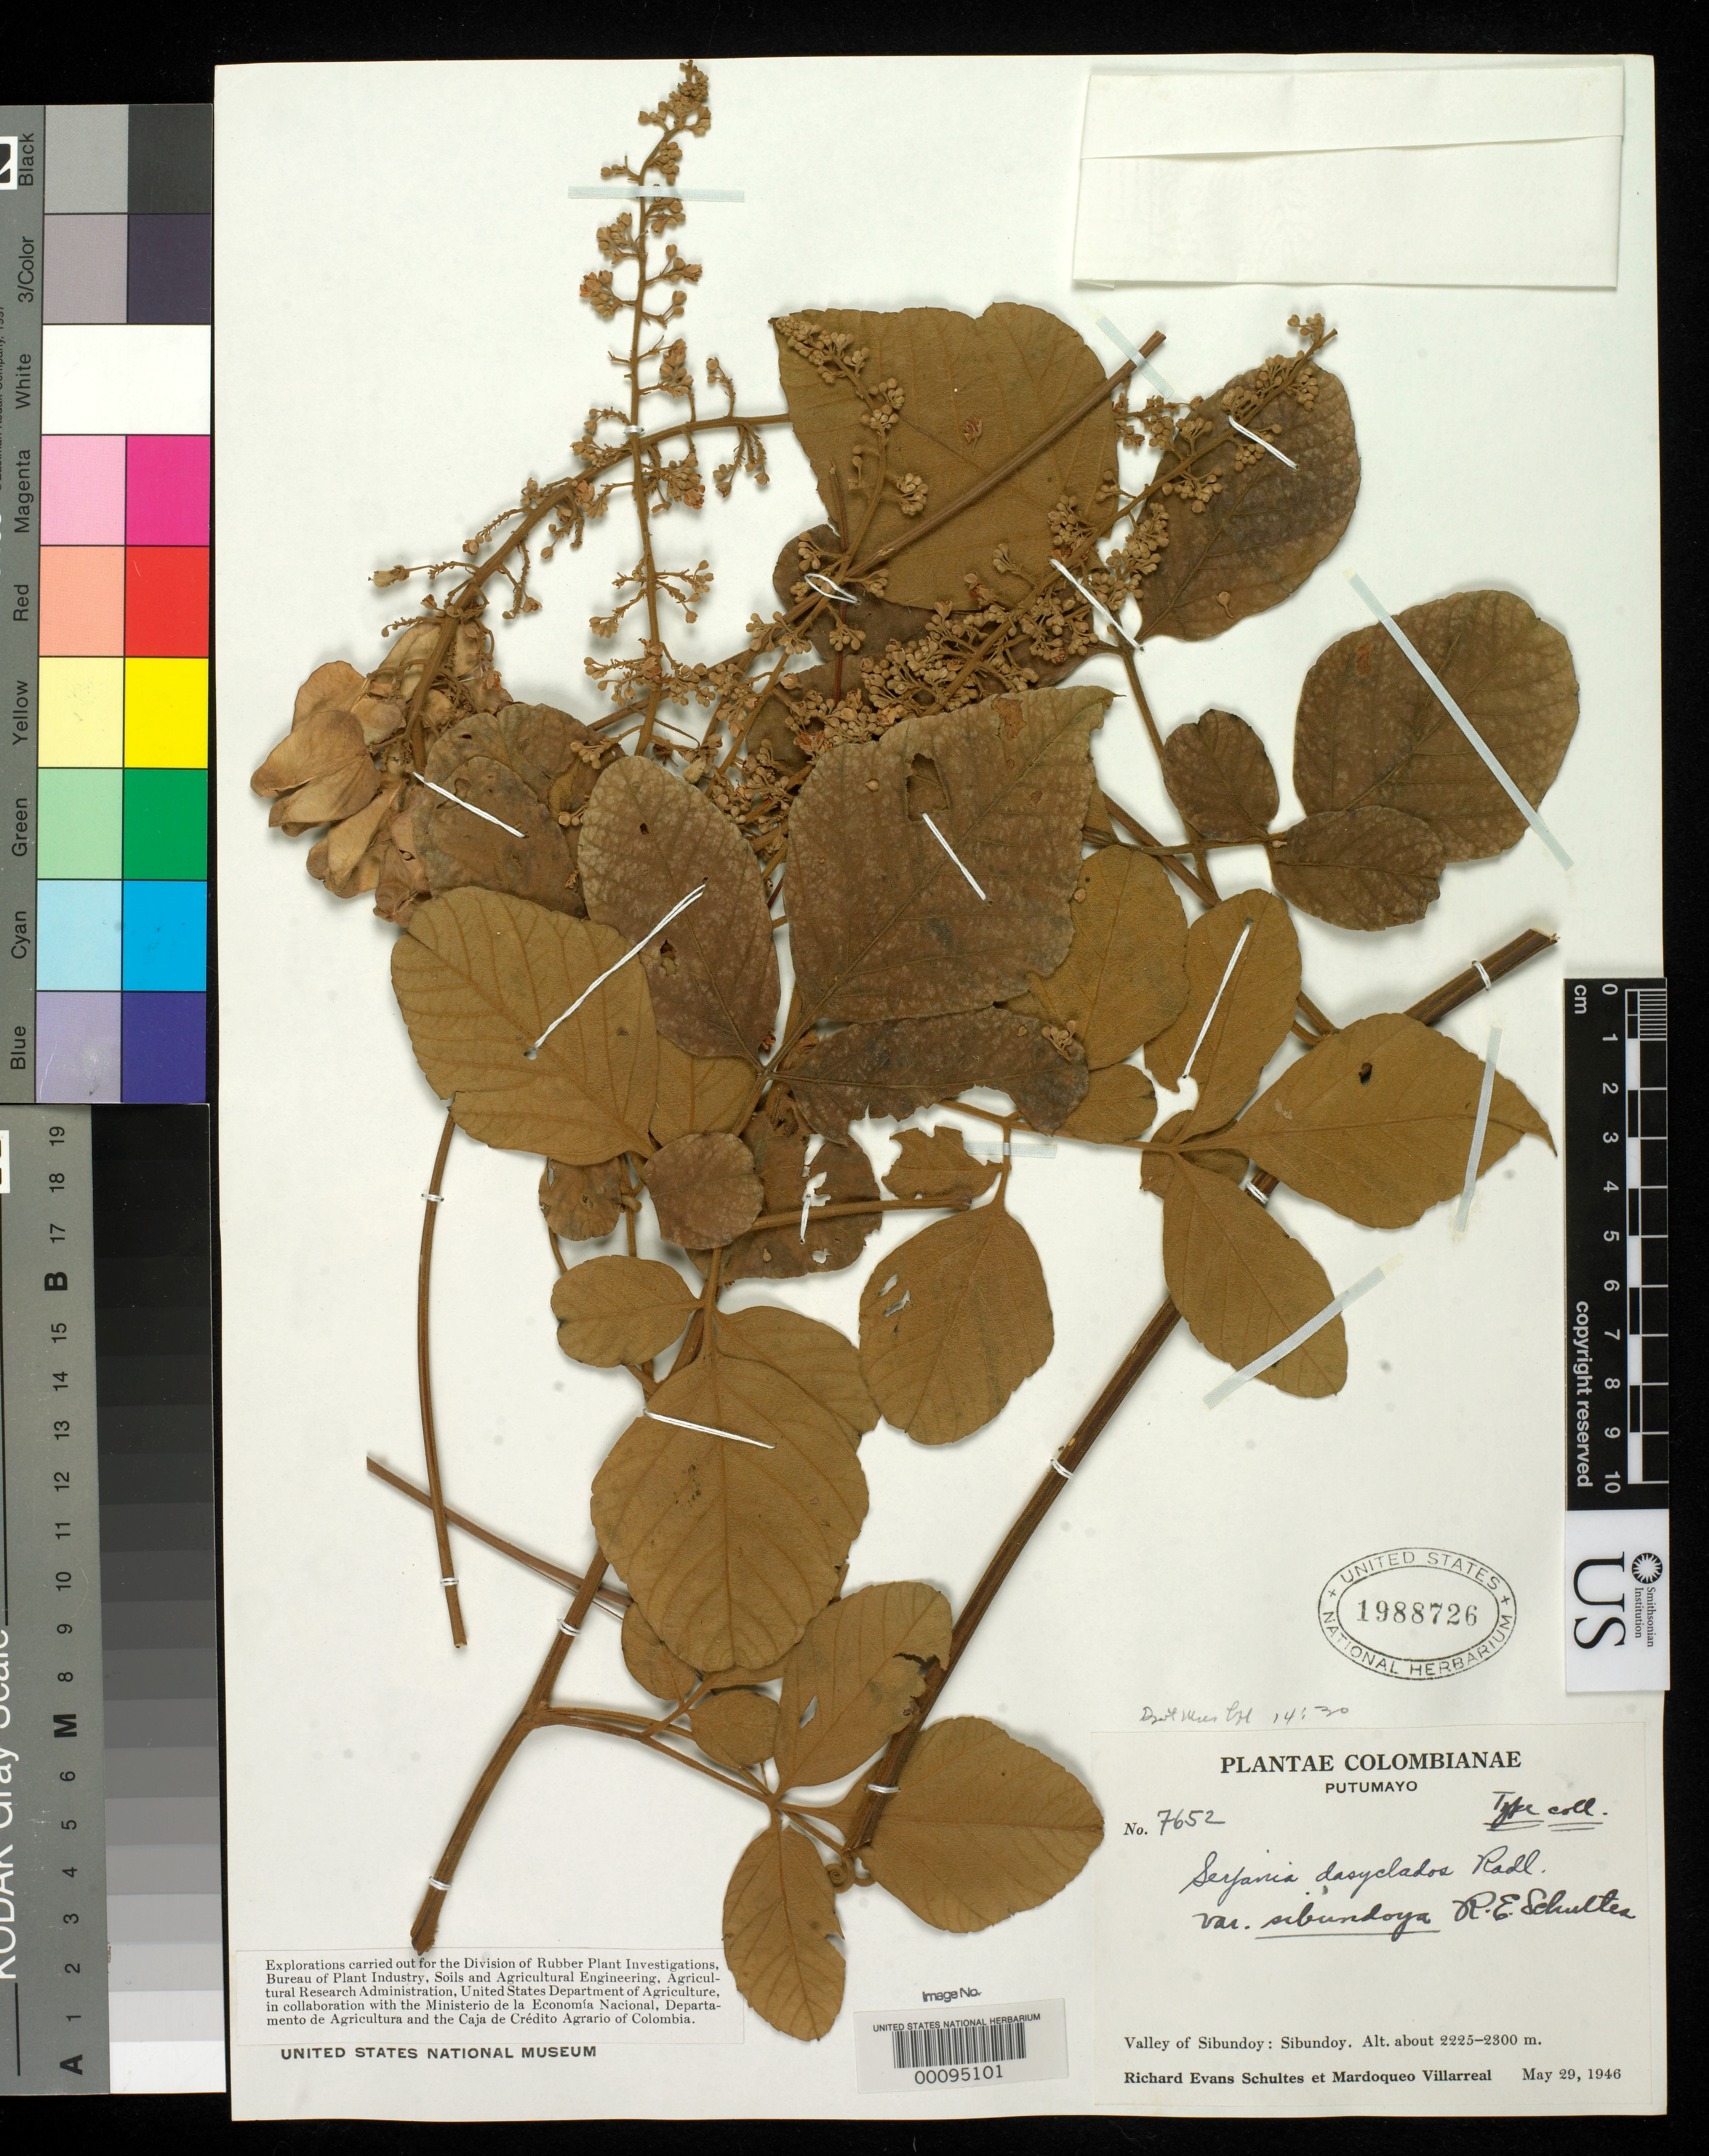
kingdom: Plantae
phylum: Tracheophyta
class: Magnoliopsida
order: Sapindales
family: Sapindaceae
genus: Serjania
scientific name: Serjania dasyclados var. sibundoya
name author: R.E. Schult.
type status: Isotype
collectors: R. E. Schultes & M. Villareal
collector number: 7652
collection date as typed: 29 May 1946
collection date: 1946-05-29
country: Colombia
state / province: Putumayo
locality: Valley of Sibundoy, Sibundoy.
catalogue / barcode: US 1988726